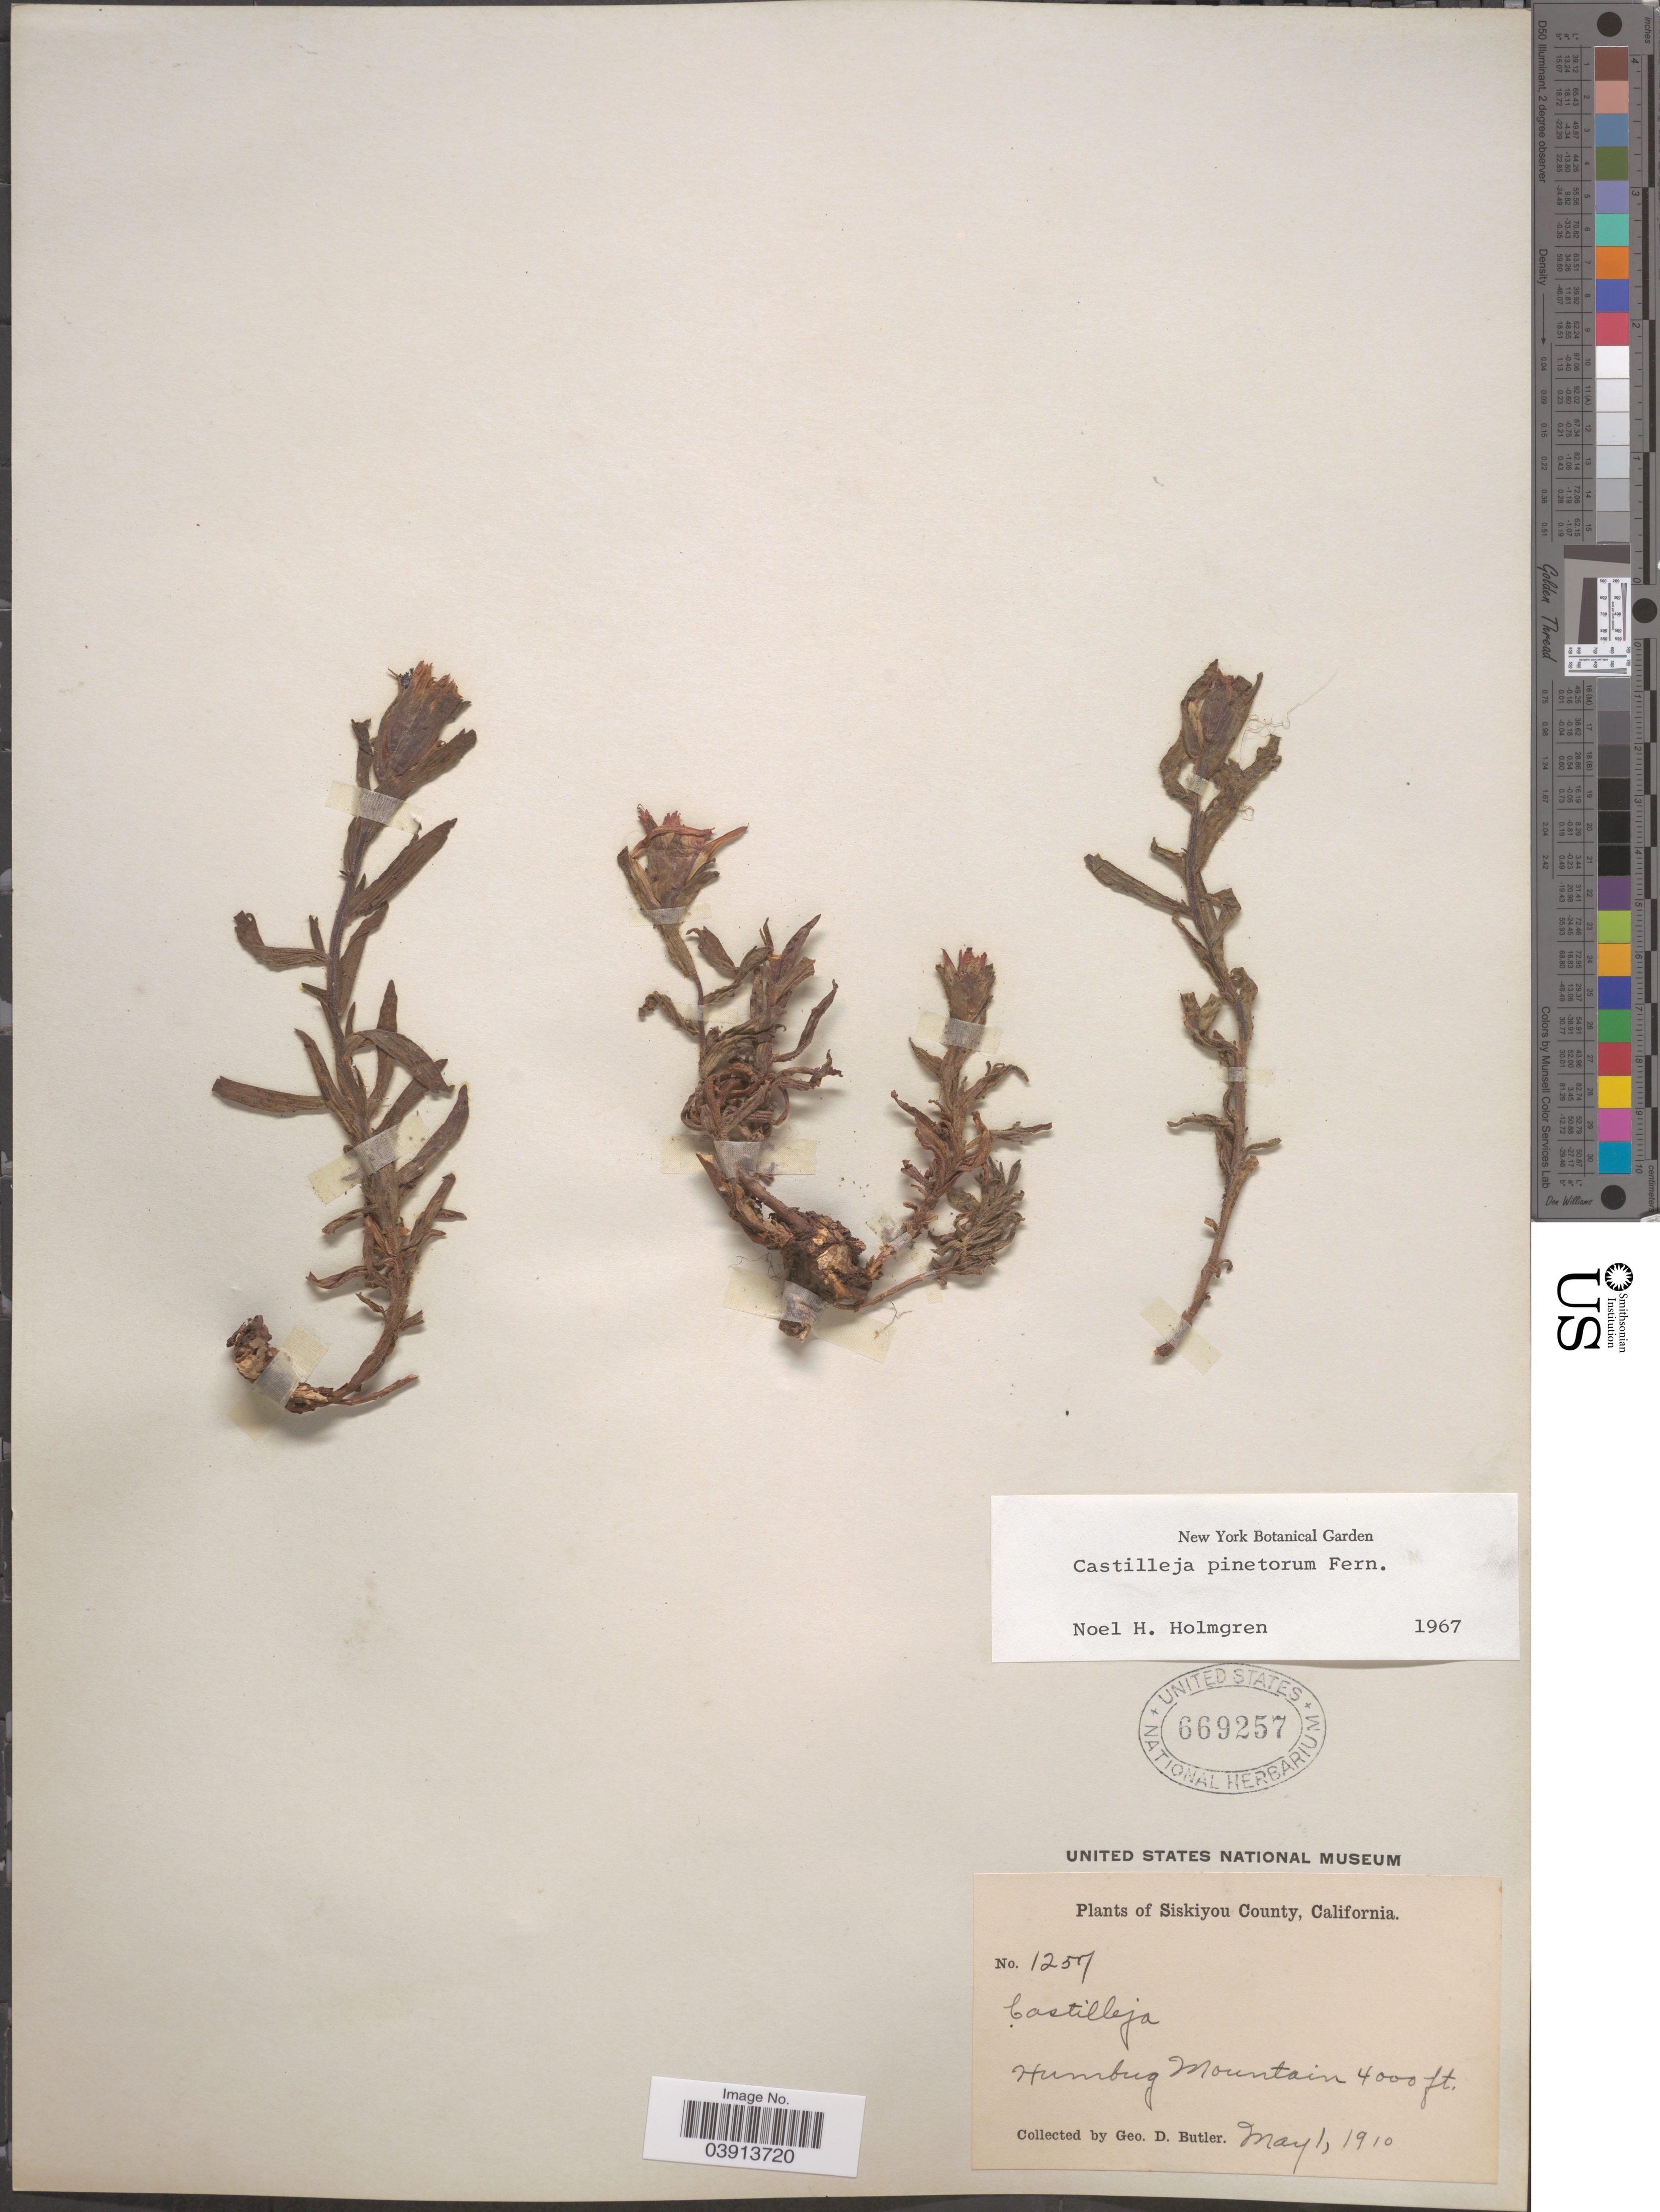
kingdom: Plantae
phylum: Tracheophyta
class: Magnoliopsida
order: Lamiales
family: Orobanchaceae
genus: Castilleja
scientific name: Castilleja pinetorum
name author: Fernald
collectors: G. D. Butler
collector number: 1257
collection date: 1910-05-01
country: United States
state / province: California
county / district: Siskiyou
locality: Siskiyou County. Humbug Mountain.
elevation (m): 1219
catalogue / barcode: US 669257